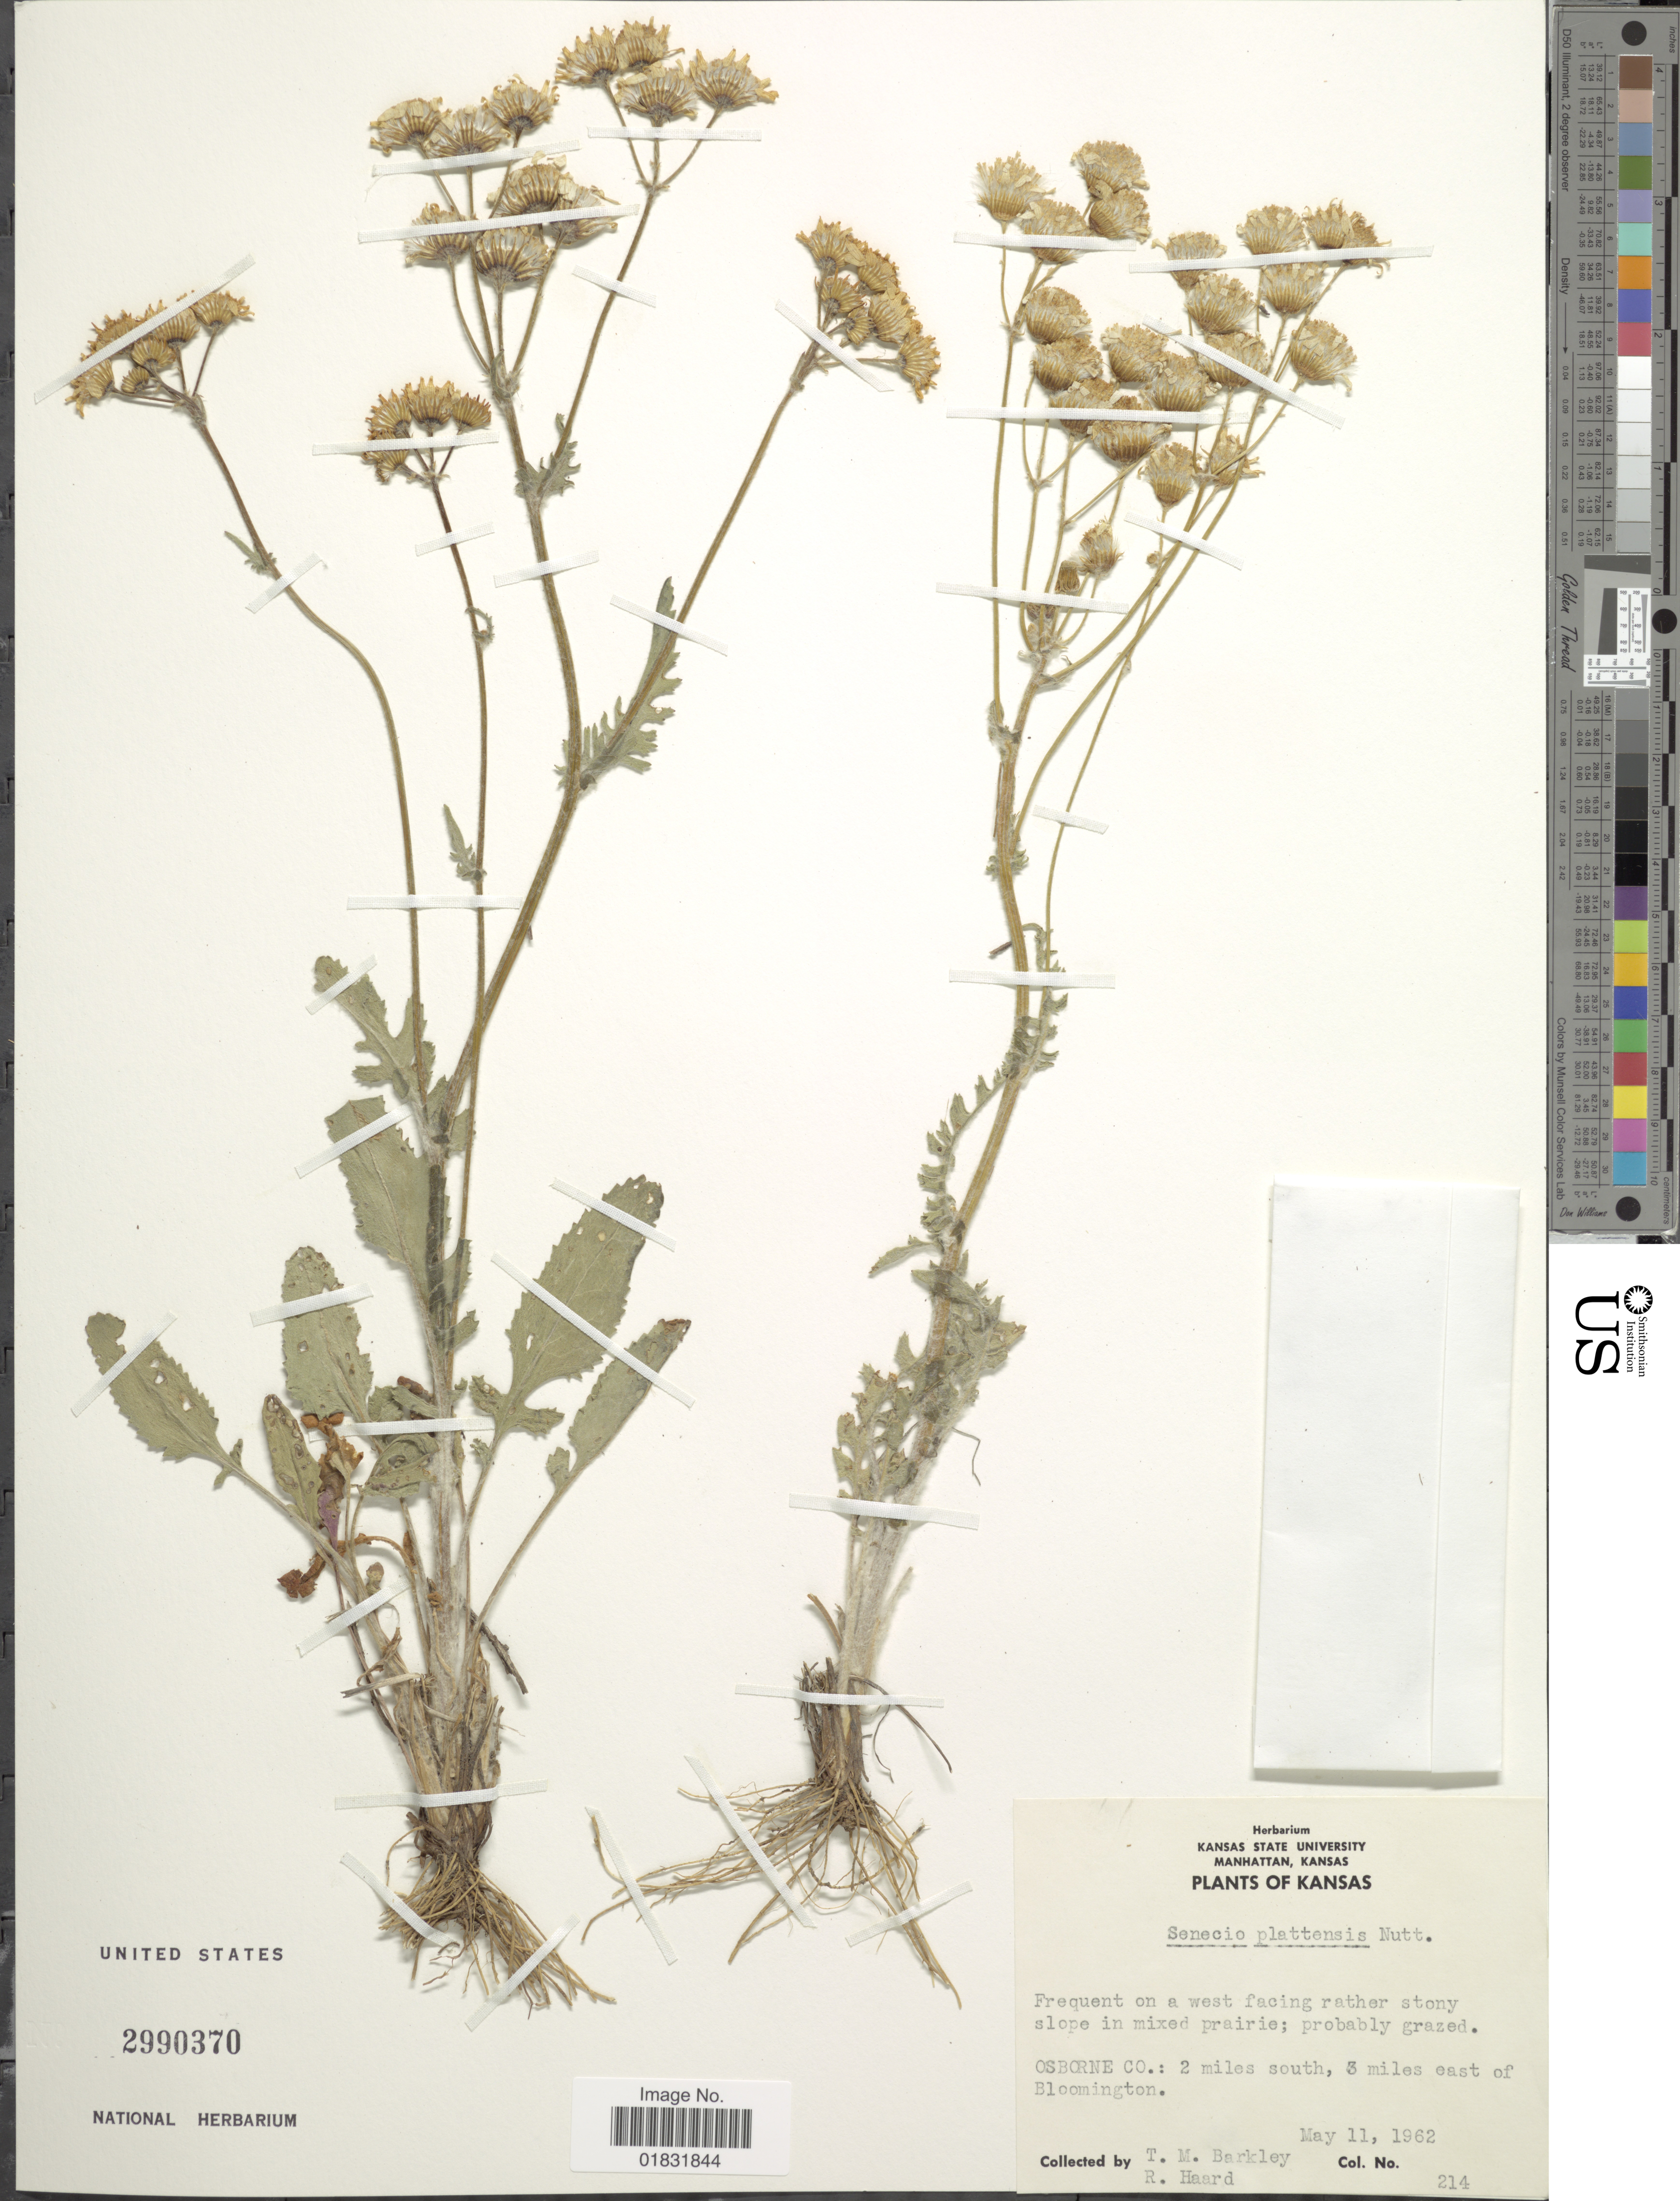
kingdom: Plantae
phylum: Tracheophyta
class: Magnoliopsida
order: Asterales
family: Asteraceae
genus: Packera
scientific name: Packera plattensis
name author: W.A. Weber & Á. Löve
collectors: T. M. Barkley & R. Haard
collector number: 214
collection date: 1962-05-11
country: United States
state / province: Kansas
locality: Osborne Co: 2 miles south, 3 miles east of Bloomington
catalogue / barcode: US 2990370